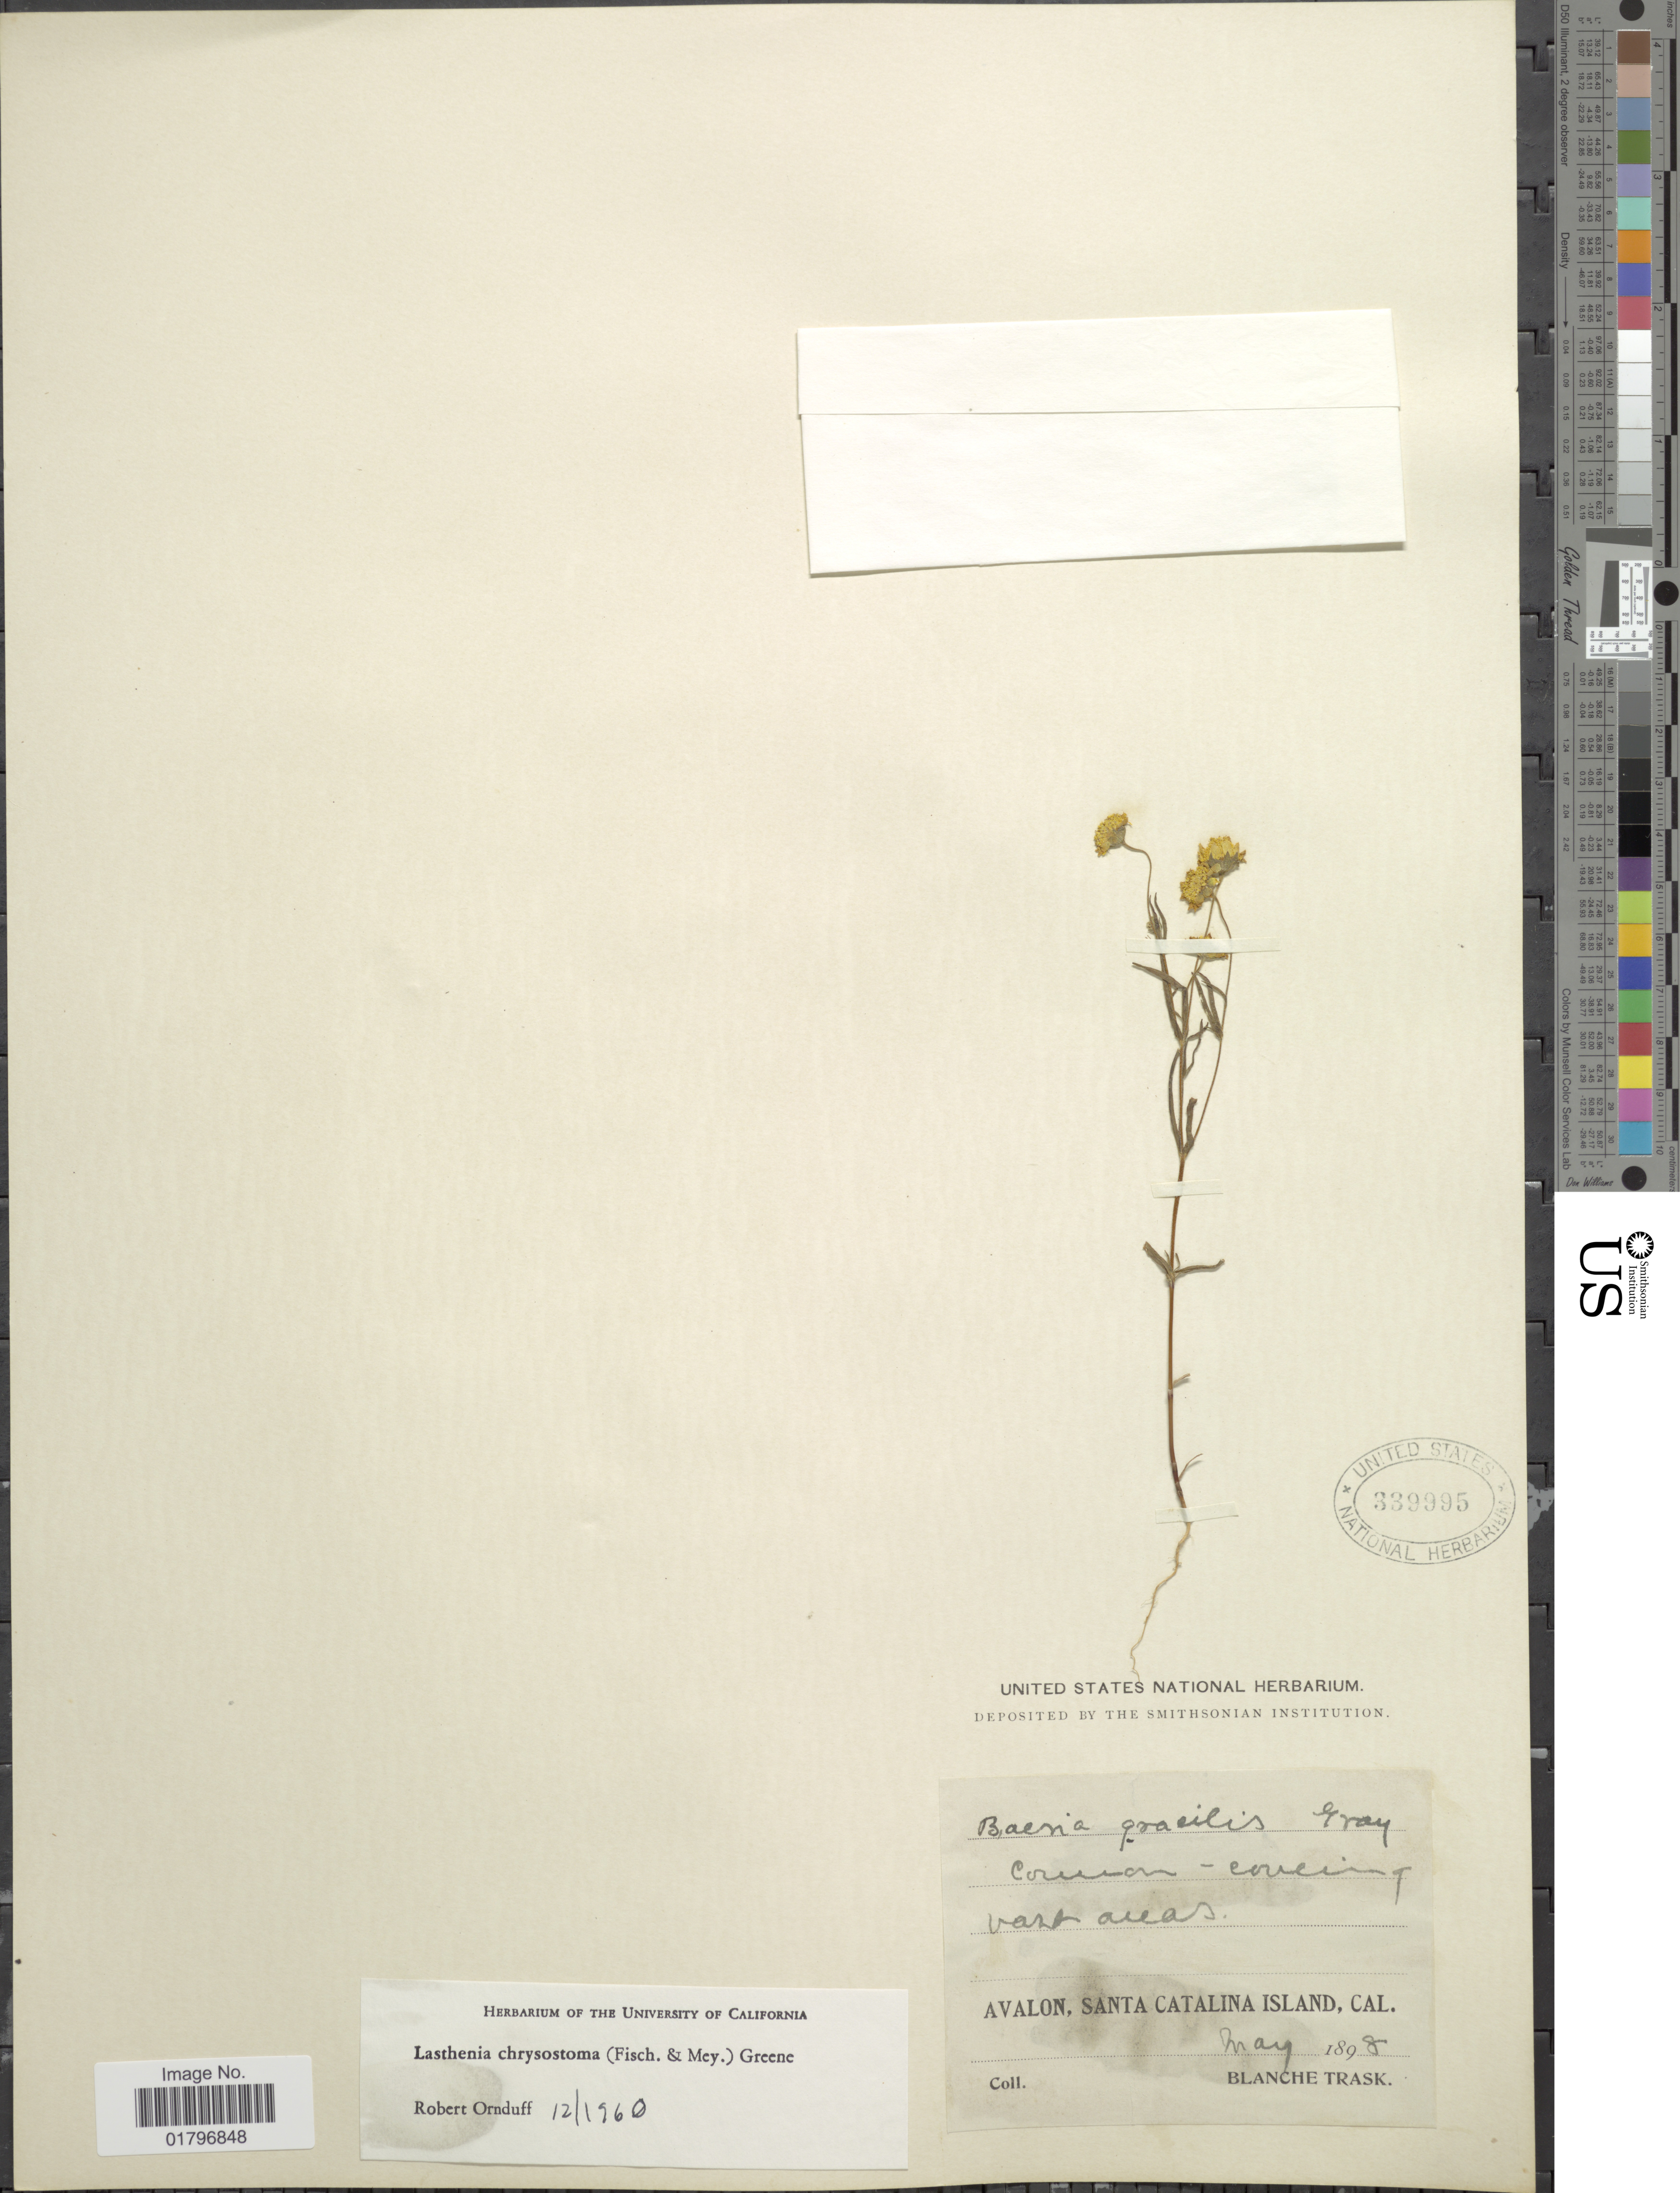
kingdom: Plantae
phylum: Tracheophyta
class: Magnoliopsida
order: Asterales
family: Asteraceae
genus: Lasthenia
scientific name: Lasthenia chrysostoma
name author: (Fisch. & C.A. Mey.) Greene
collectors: B. Trask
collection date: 1898-05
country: United States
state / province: California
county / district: Los Angeles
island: Santa Catalina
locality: Avalon, Santa Catalina Island, Cal.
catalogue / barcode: US 339995